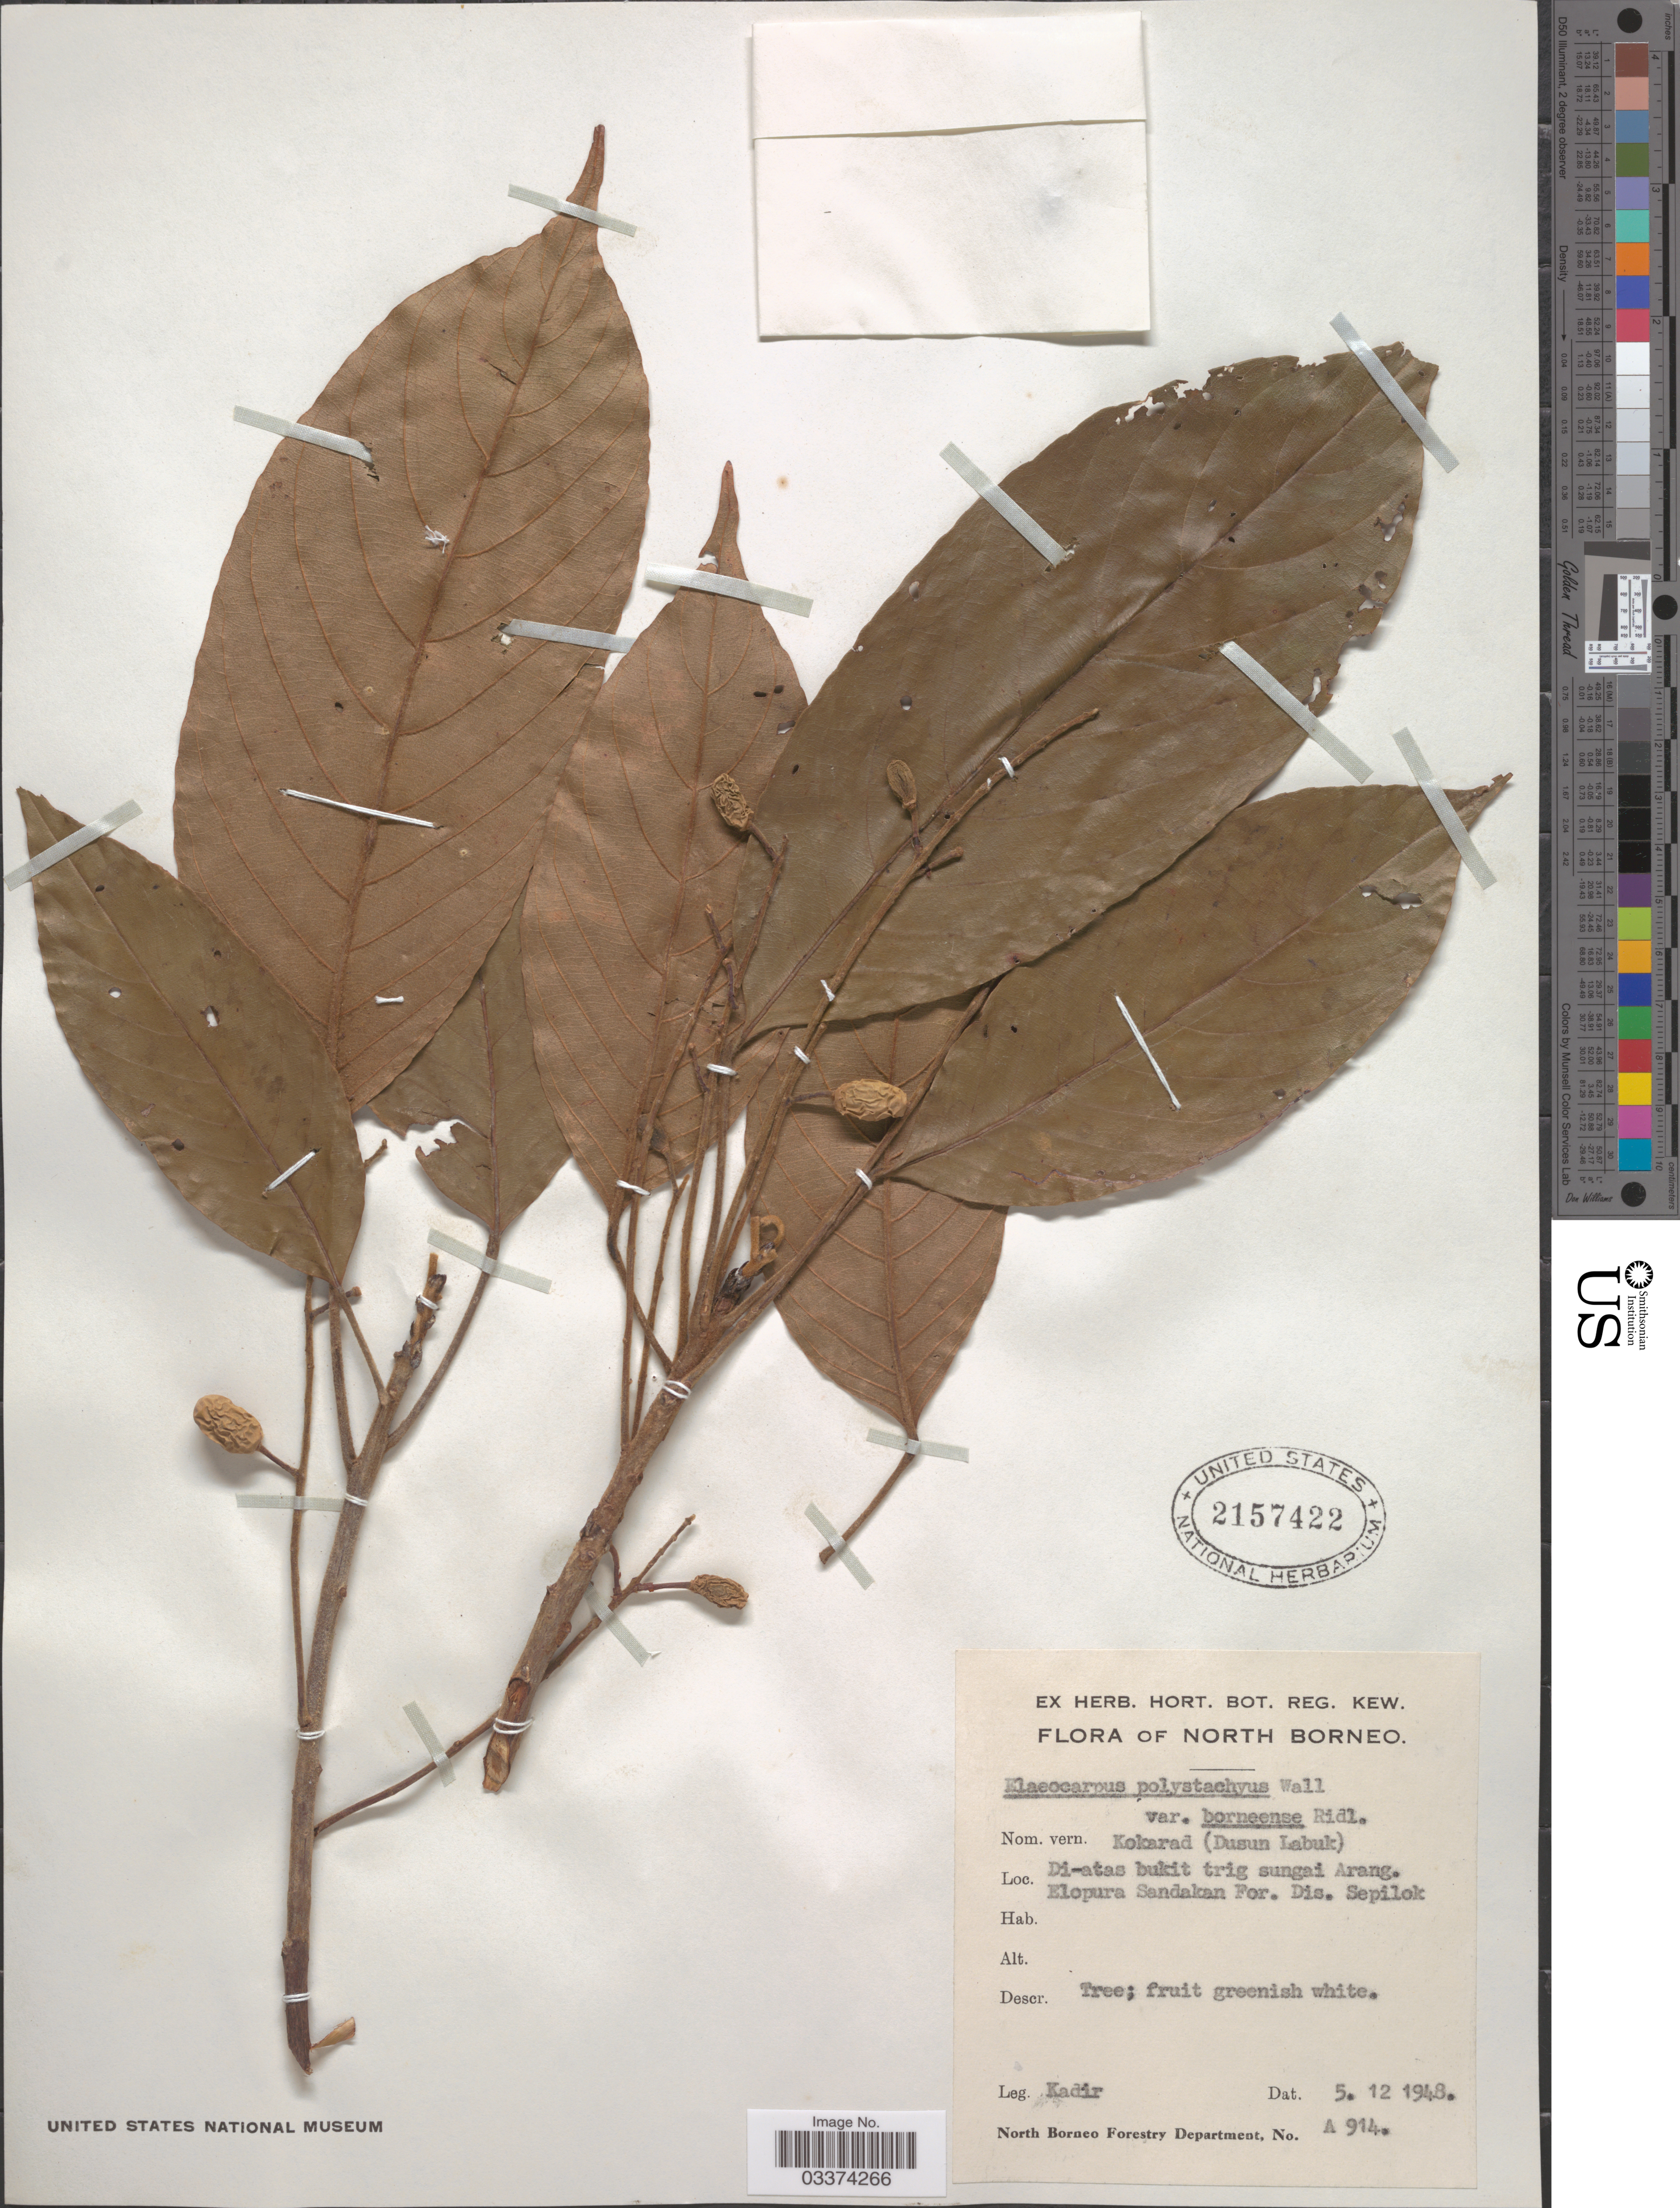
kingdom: Plantae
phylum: Tracheophyta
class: Magnoliopsida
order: Oxalidales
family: Elaeocarpaceae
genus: Elaeocarpus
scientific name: Elaeocarpus clementis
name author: Merr.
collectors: -. Kadir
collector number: A 914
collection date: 1948-12-05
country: Malaysia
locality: North Borneo. Di-ates bukit trig sungai Arang. Klopura Sandakan For. Dis. Sepilok.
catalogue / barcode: US 2157422